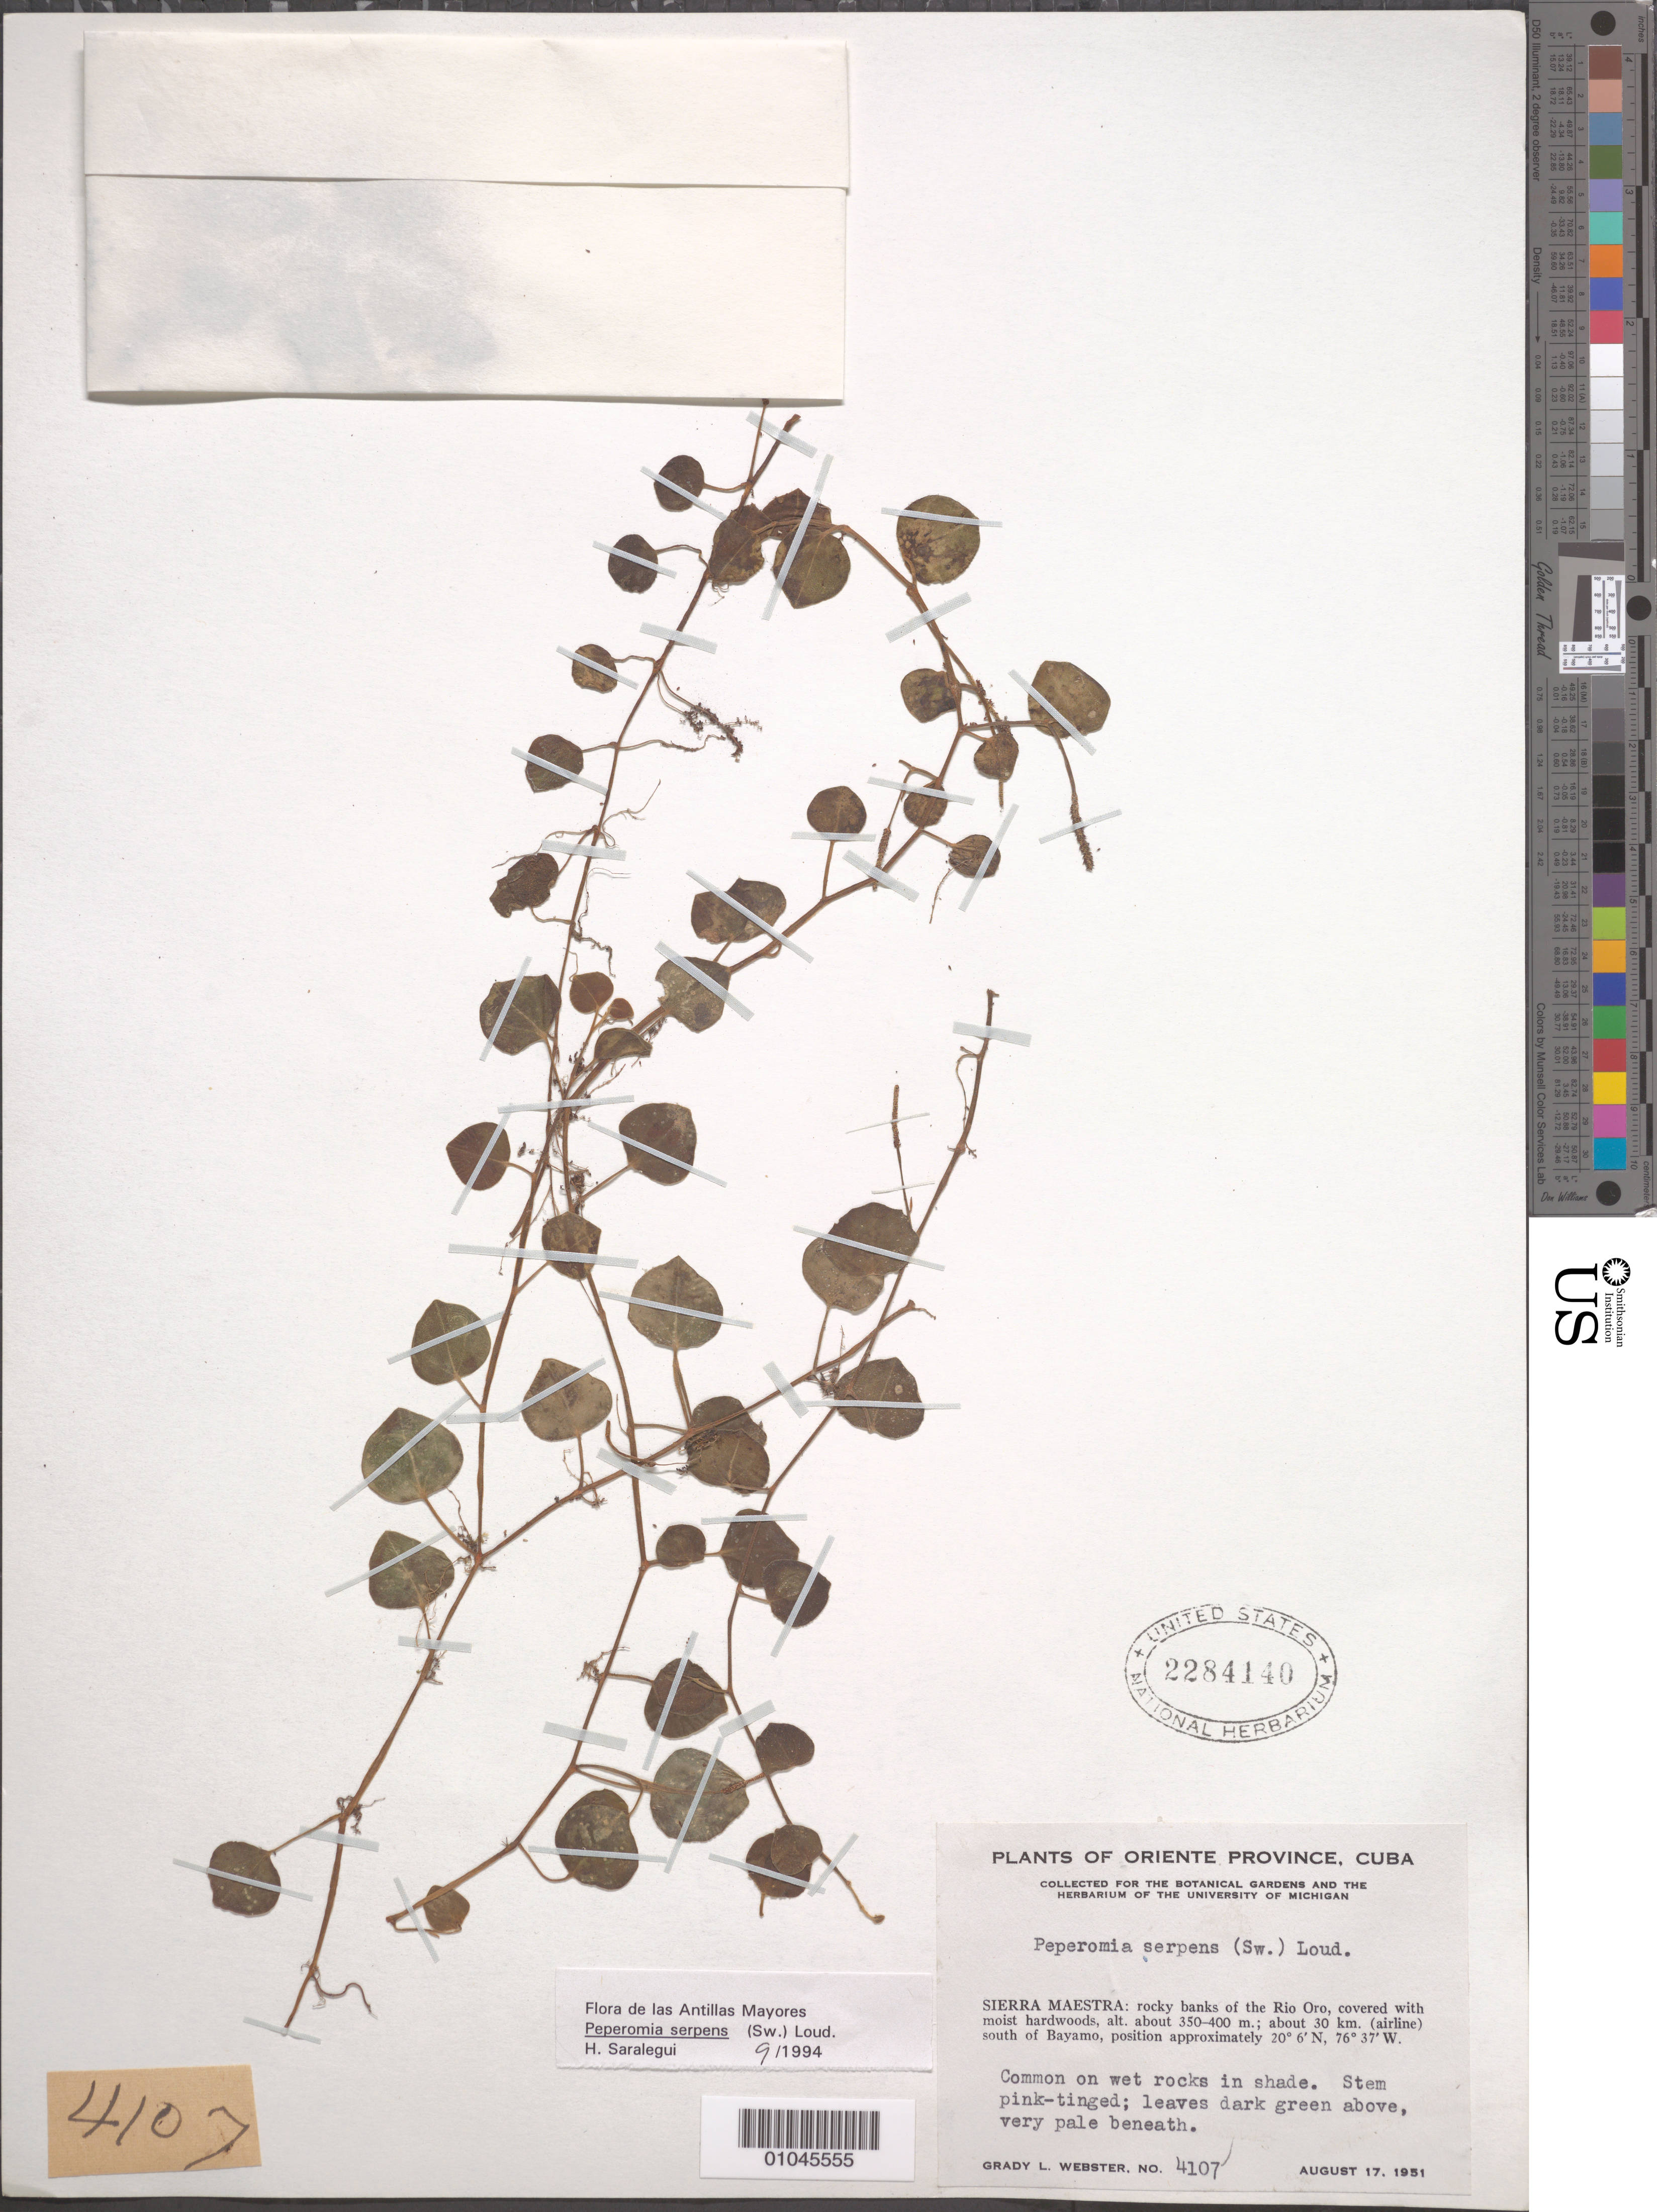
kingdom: Plantae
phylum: Tracheophyta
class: Magnoliopsida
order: Piperales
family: Piperaceae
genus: Peperomia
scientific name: Peperomia serpens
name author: (Sw.) Loudon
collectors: G. L. Webster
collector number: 4107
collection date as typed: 17 Aug 1951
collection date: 1951-08-17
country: Cuba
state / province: Oriente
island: Cuba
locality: Sierra Maestra: rocky banks of the Rio Oro, covered with moist hardwoods, about 30km S of Bayamo Common on wet rocks in shade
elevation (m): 350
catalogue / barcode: US 2284140